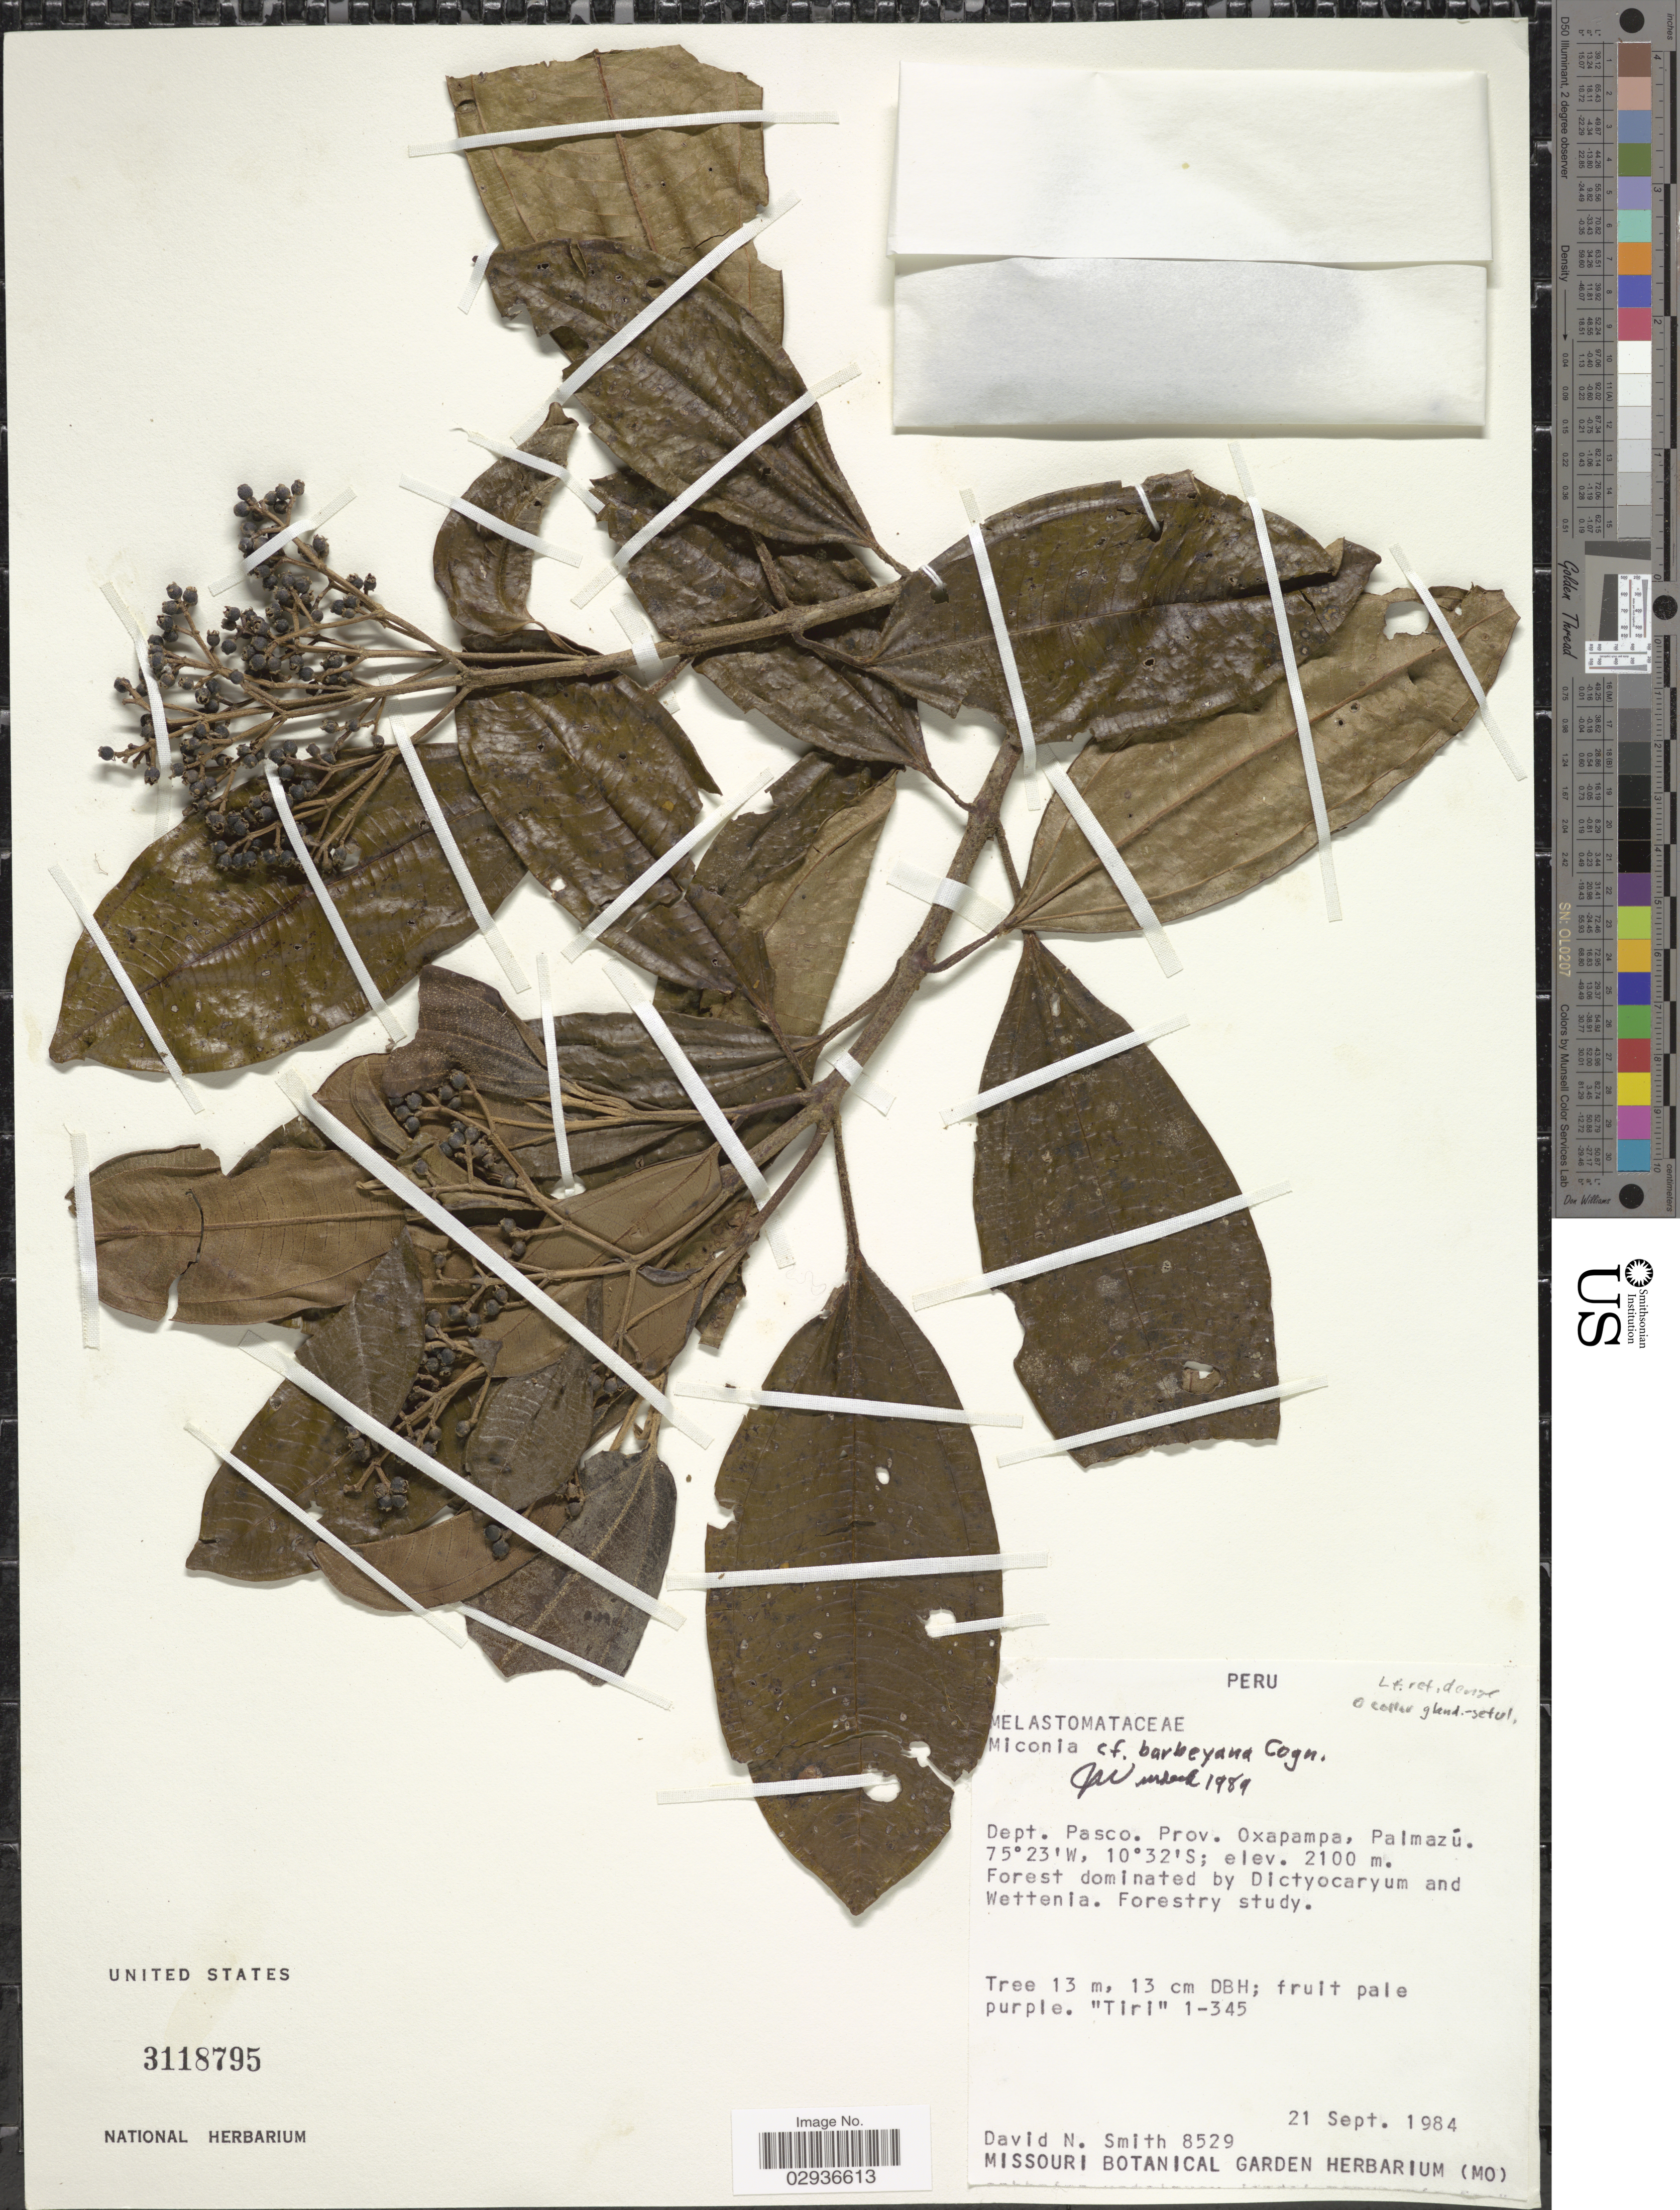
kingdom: Plantae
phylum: Tracheophyta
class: Magnoliopsida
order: Myrtales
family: Melastomataceae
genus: Miconia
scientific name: Miconia barbeyana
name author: Cogn.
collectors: D. Smith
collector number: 8529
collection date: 1984-09-21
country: Peru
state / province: Pasco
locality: Dept. Pasco. Prov. Oxapampa, Palmazú.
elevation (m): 2100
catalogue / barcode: US 3118795